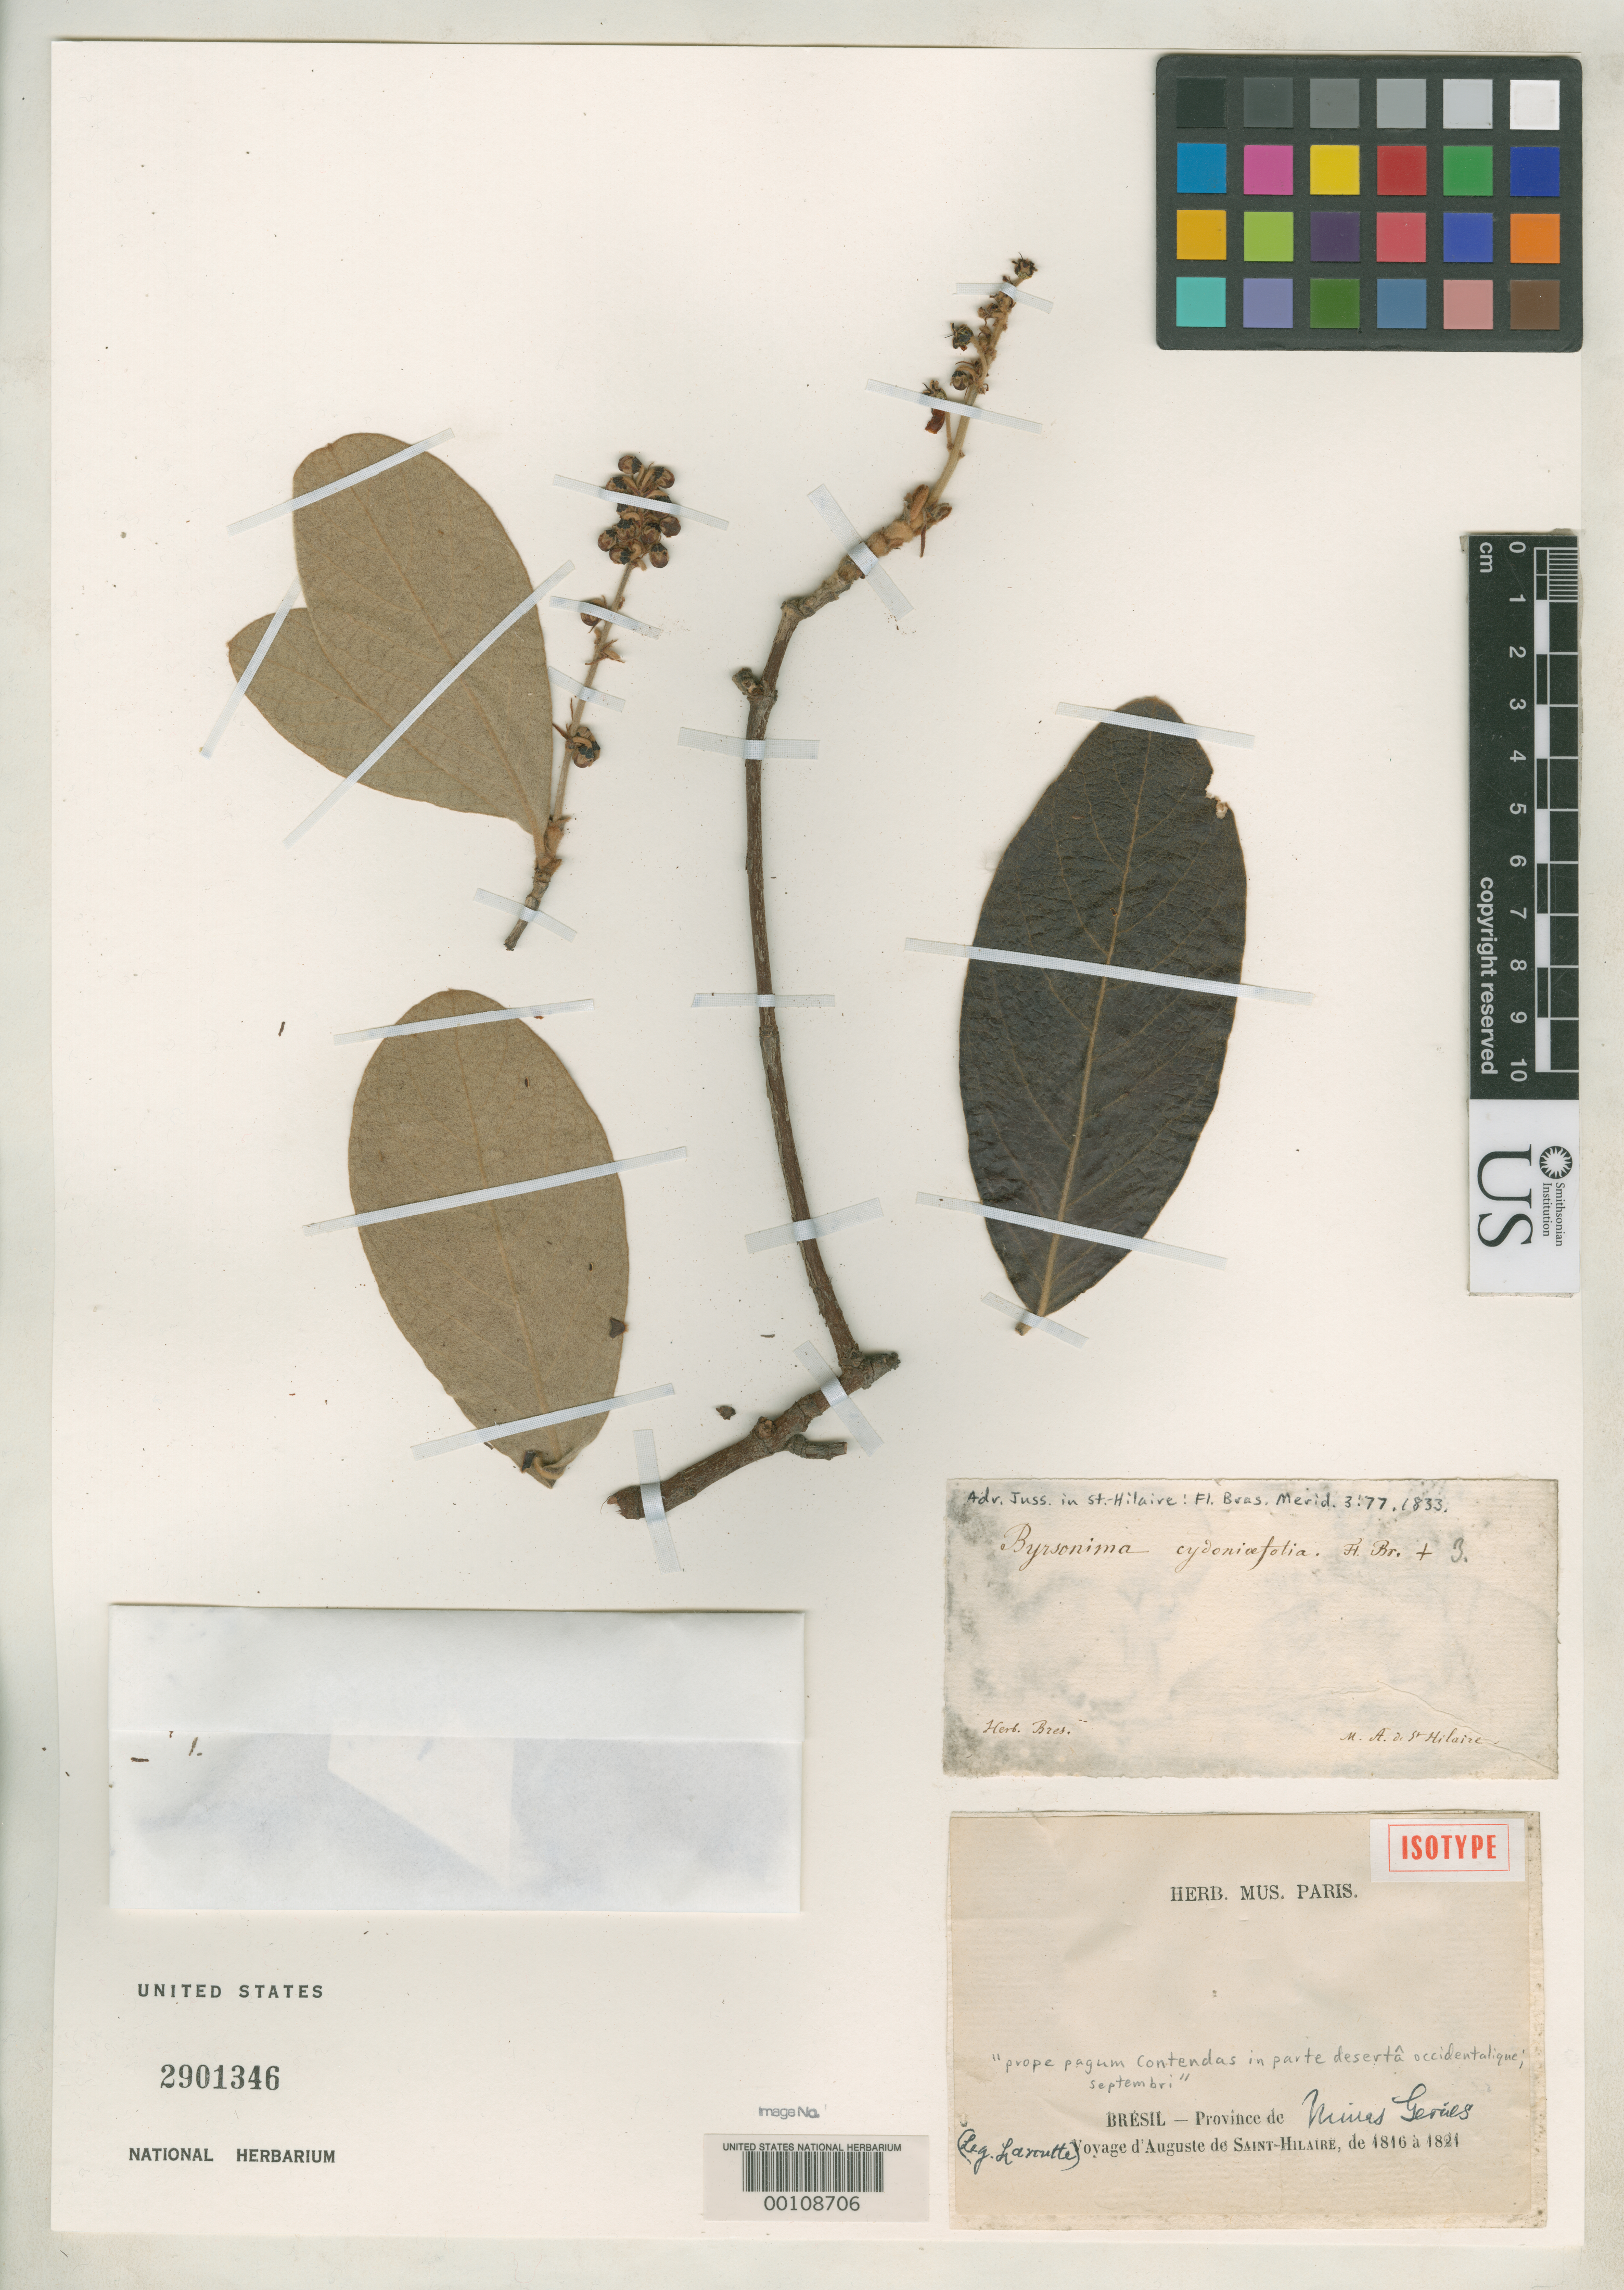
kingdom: Plantae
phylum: Tracheophyta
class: Magnoliopsida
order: Malpighiales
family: Malpighiaceae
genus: Byrsonima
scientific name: Byrsonima cydoniifolia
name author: A. Juss. in A. St.-Hil.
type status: Isotype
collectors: -. Laruotte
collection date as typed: Sep 1816 to -- Sep 1821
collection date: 1816-09/1821-09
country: Brazil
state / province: Minas Gerais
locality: Contendas.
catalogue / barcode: US 2901346